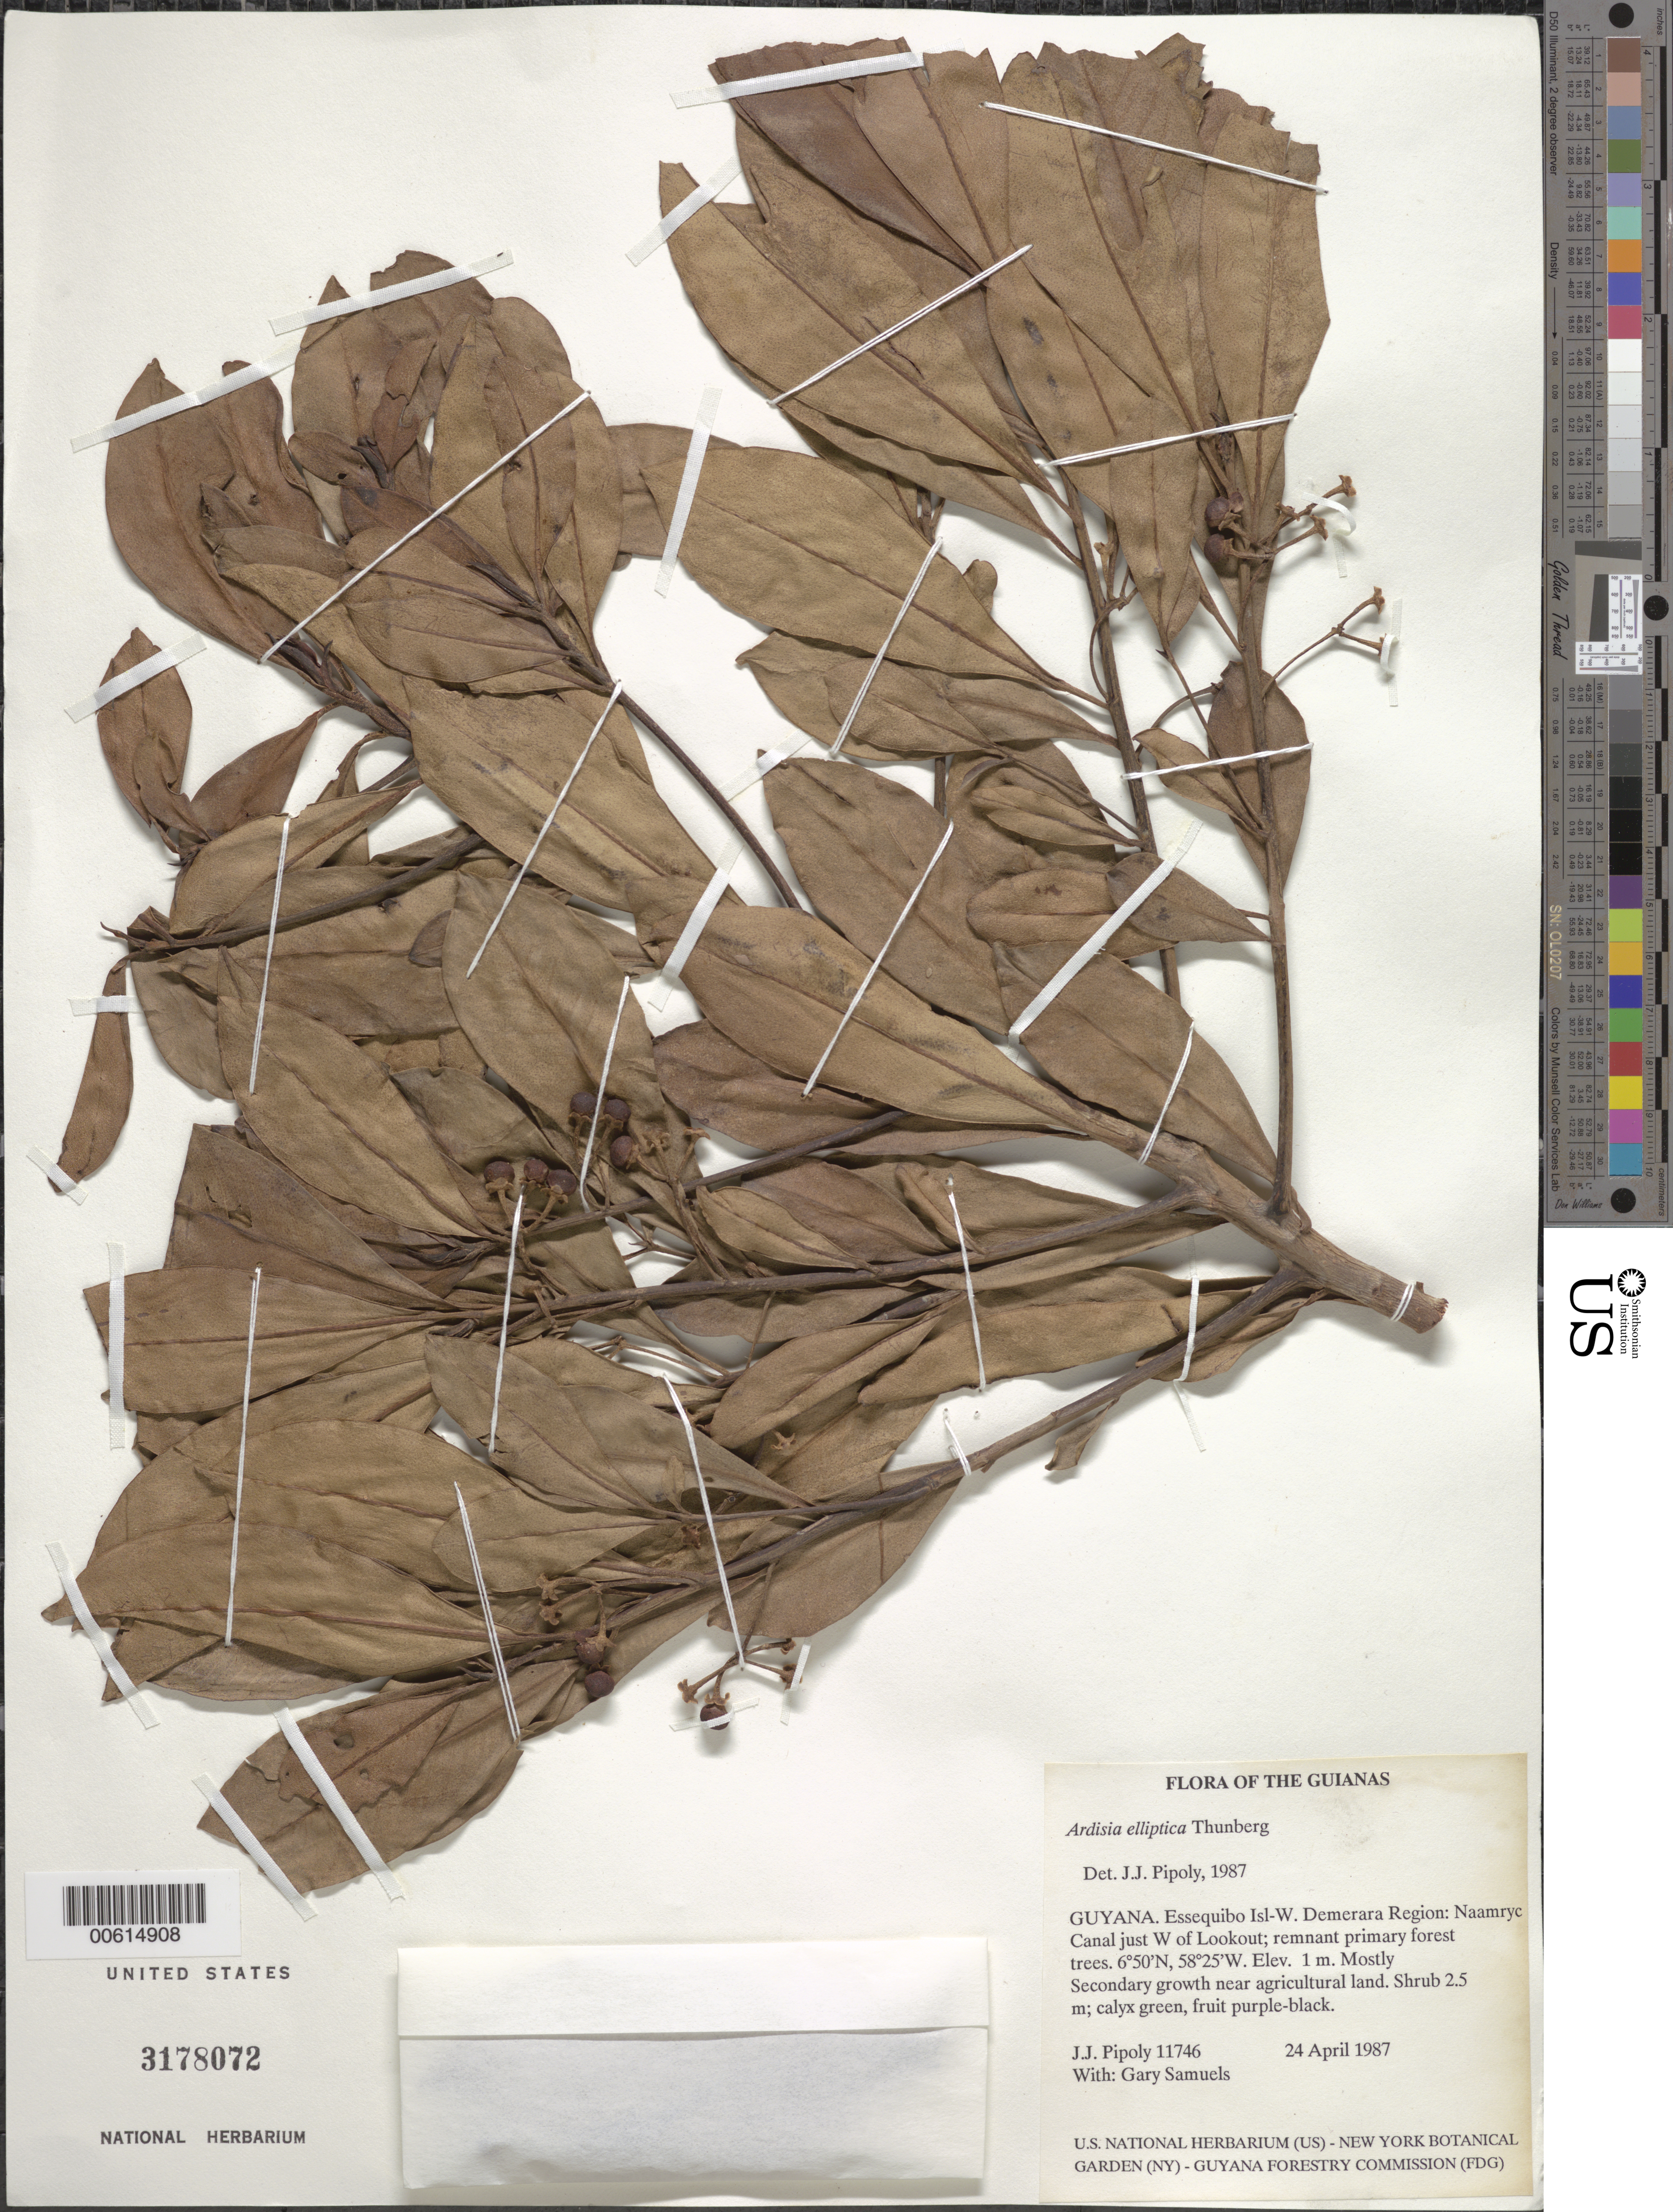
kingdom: Plantae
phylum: Tracheophyta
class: Magnoliopsida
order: Ericales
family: Primulaceae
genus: Ardisia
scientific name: Ardisia elliptica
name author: Thunb.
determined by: Pipoly, J. J., III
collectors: J. J. Pipoly & G. Bacchus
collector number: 11746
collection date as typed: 24 April 1987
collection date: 1987-04-24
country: Guyana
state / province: Essequibo Isl-W. Demerara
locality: Naamryck Canal just W of Lookout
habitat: Remnant primary forest trees. Mostly secondary growth near agricultural land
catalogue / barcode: US 3178072